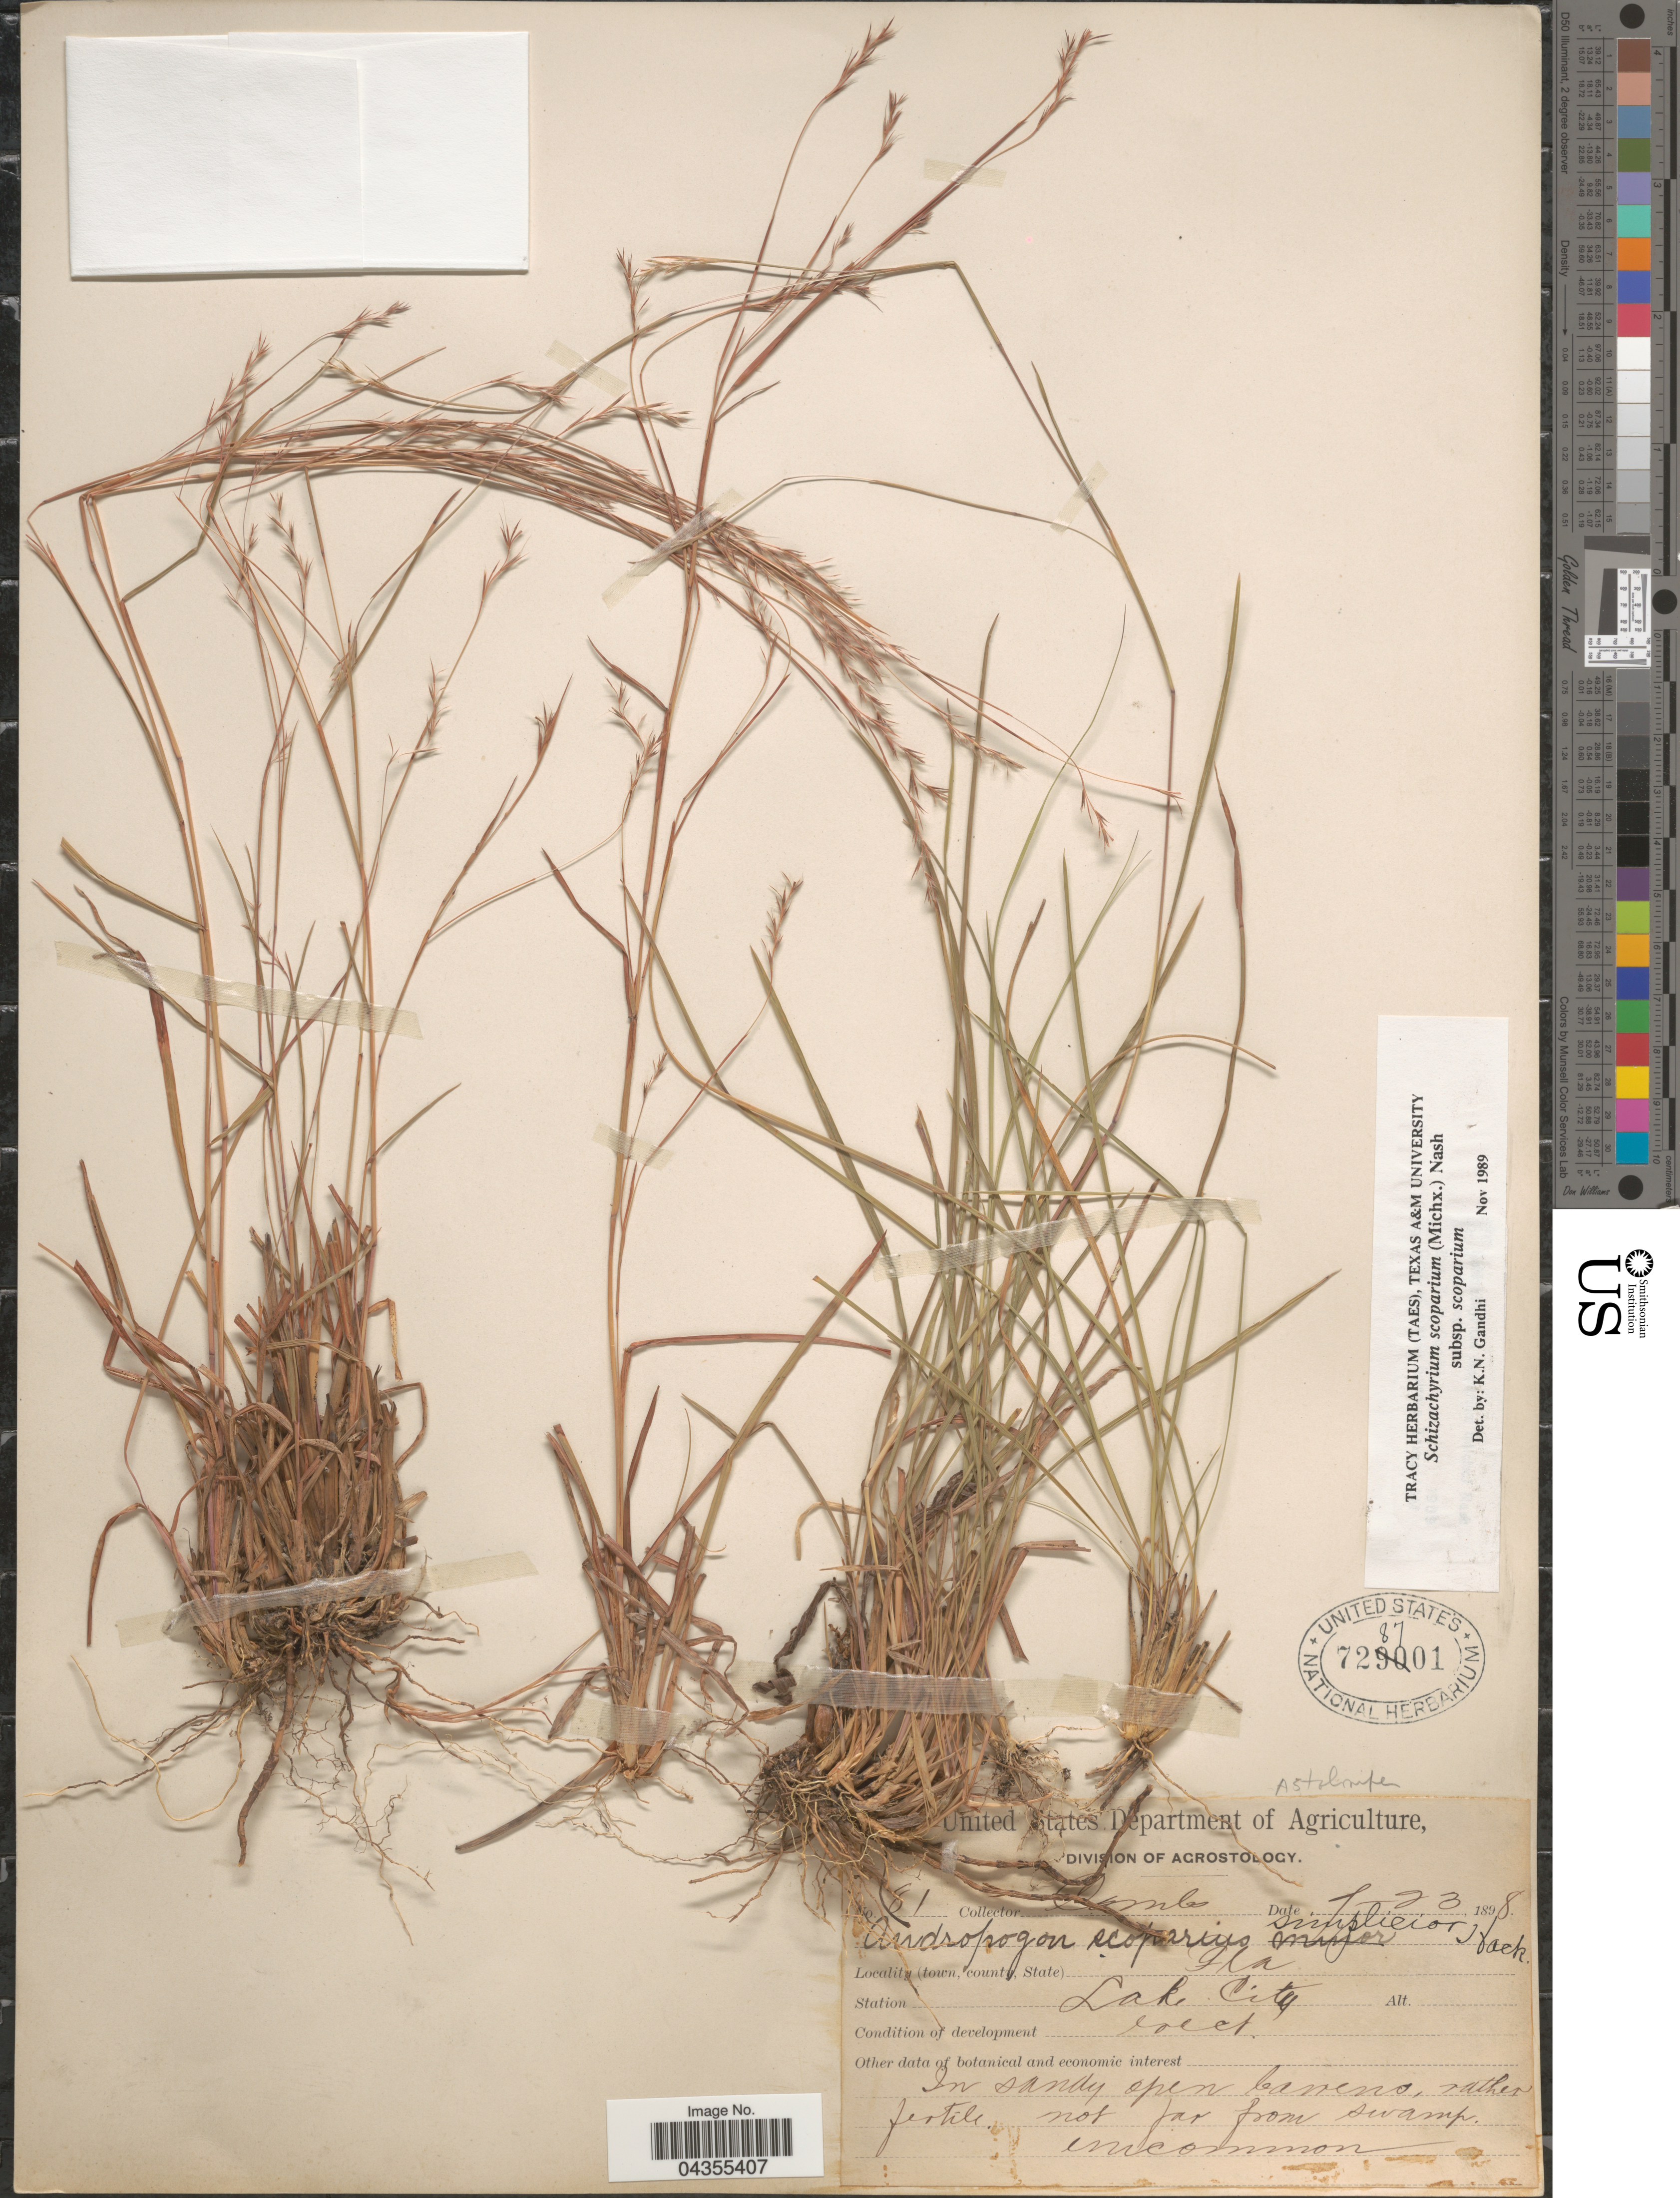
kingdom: Plantae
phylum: Tracheophyta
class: Liliopsida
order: Poales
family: Poaceae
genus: Schizachyrium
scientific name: Schizachyrium scoparium var. scoparium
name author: (Michx.) Nash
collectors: -. Combs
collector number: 81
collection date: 1898-07-23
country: United States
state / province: Florida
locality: Lake City.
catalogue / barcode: US 728701